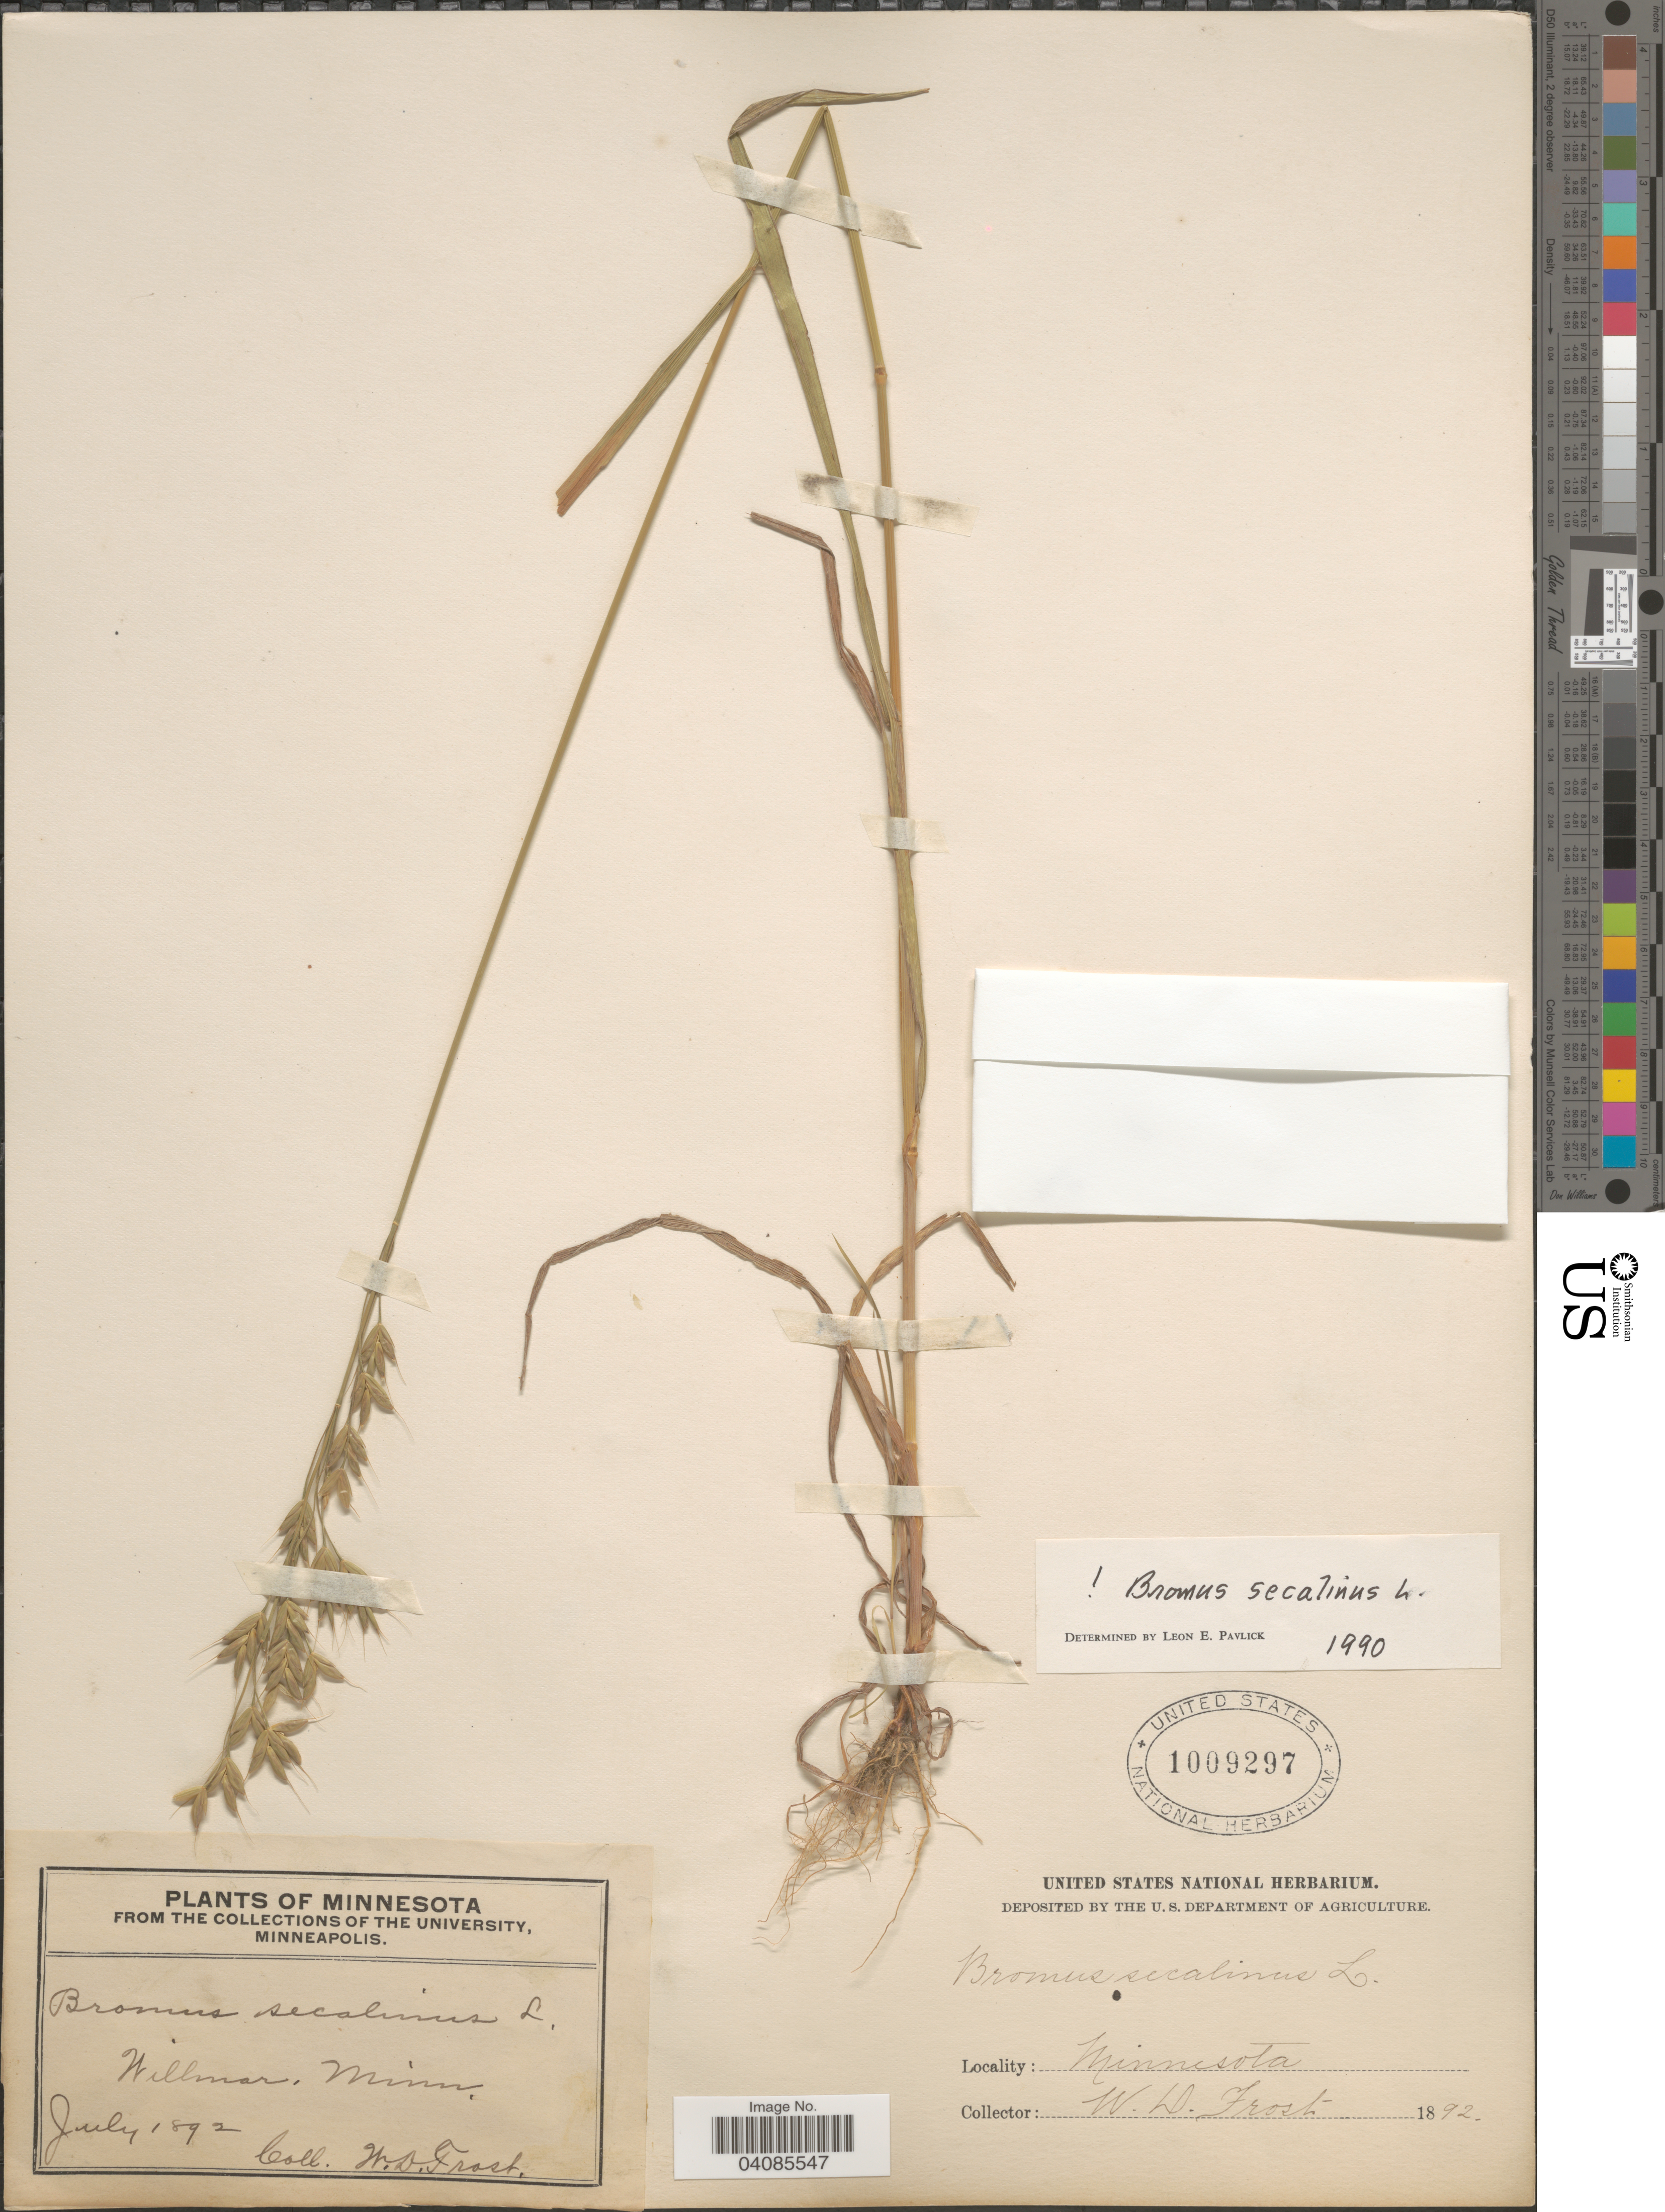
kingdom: Plantae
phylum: Tracheophyta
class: Liliopsida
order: Poales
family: Poaceae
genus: Bromus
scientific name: Bromus secalinus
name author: L.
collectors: W. Frost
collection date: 1892-07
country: United States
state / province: Minnesota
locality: Willmar.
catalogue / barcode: US 1009297